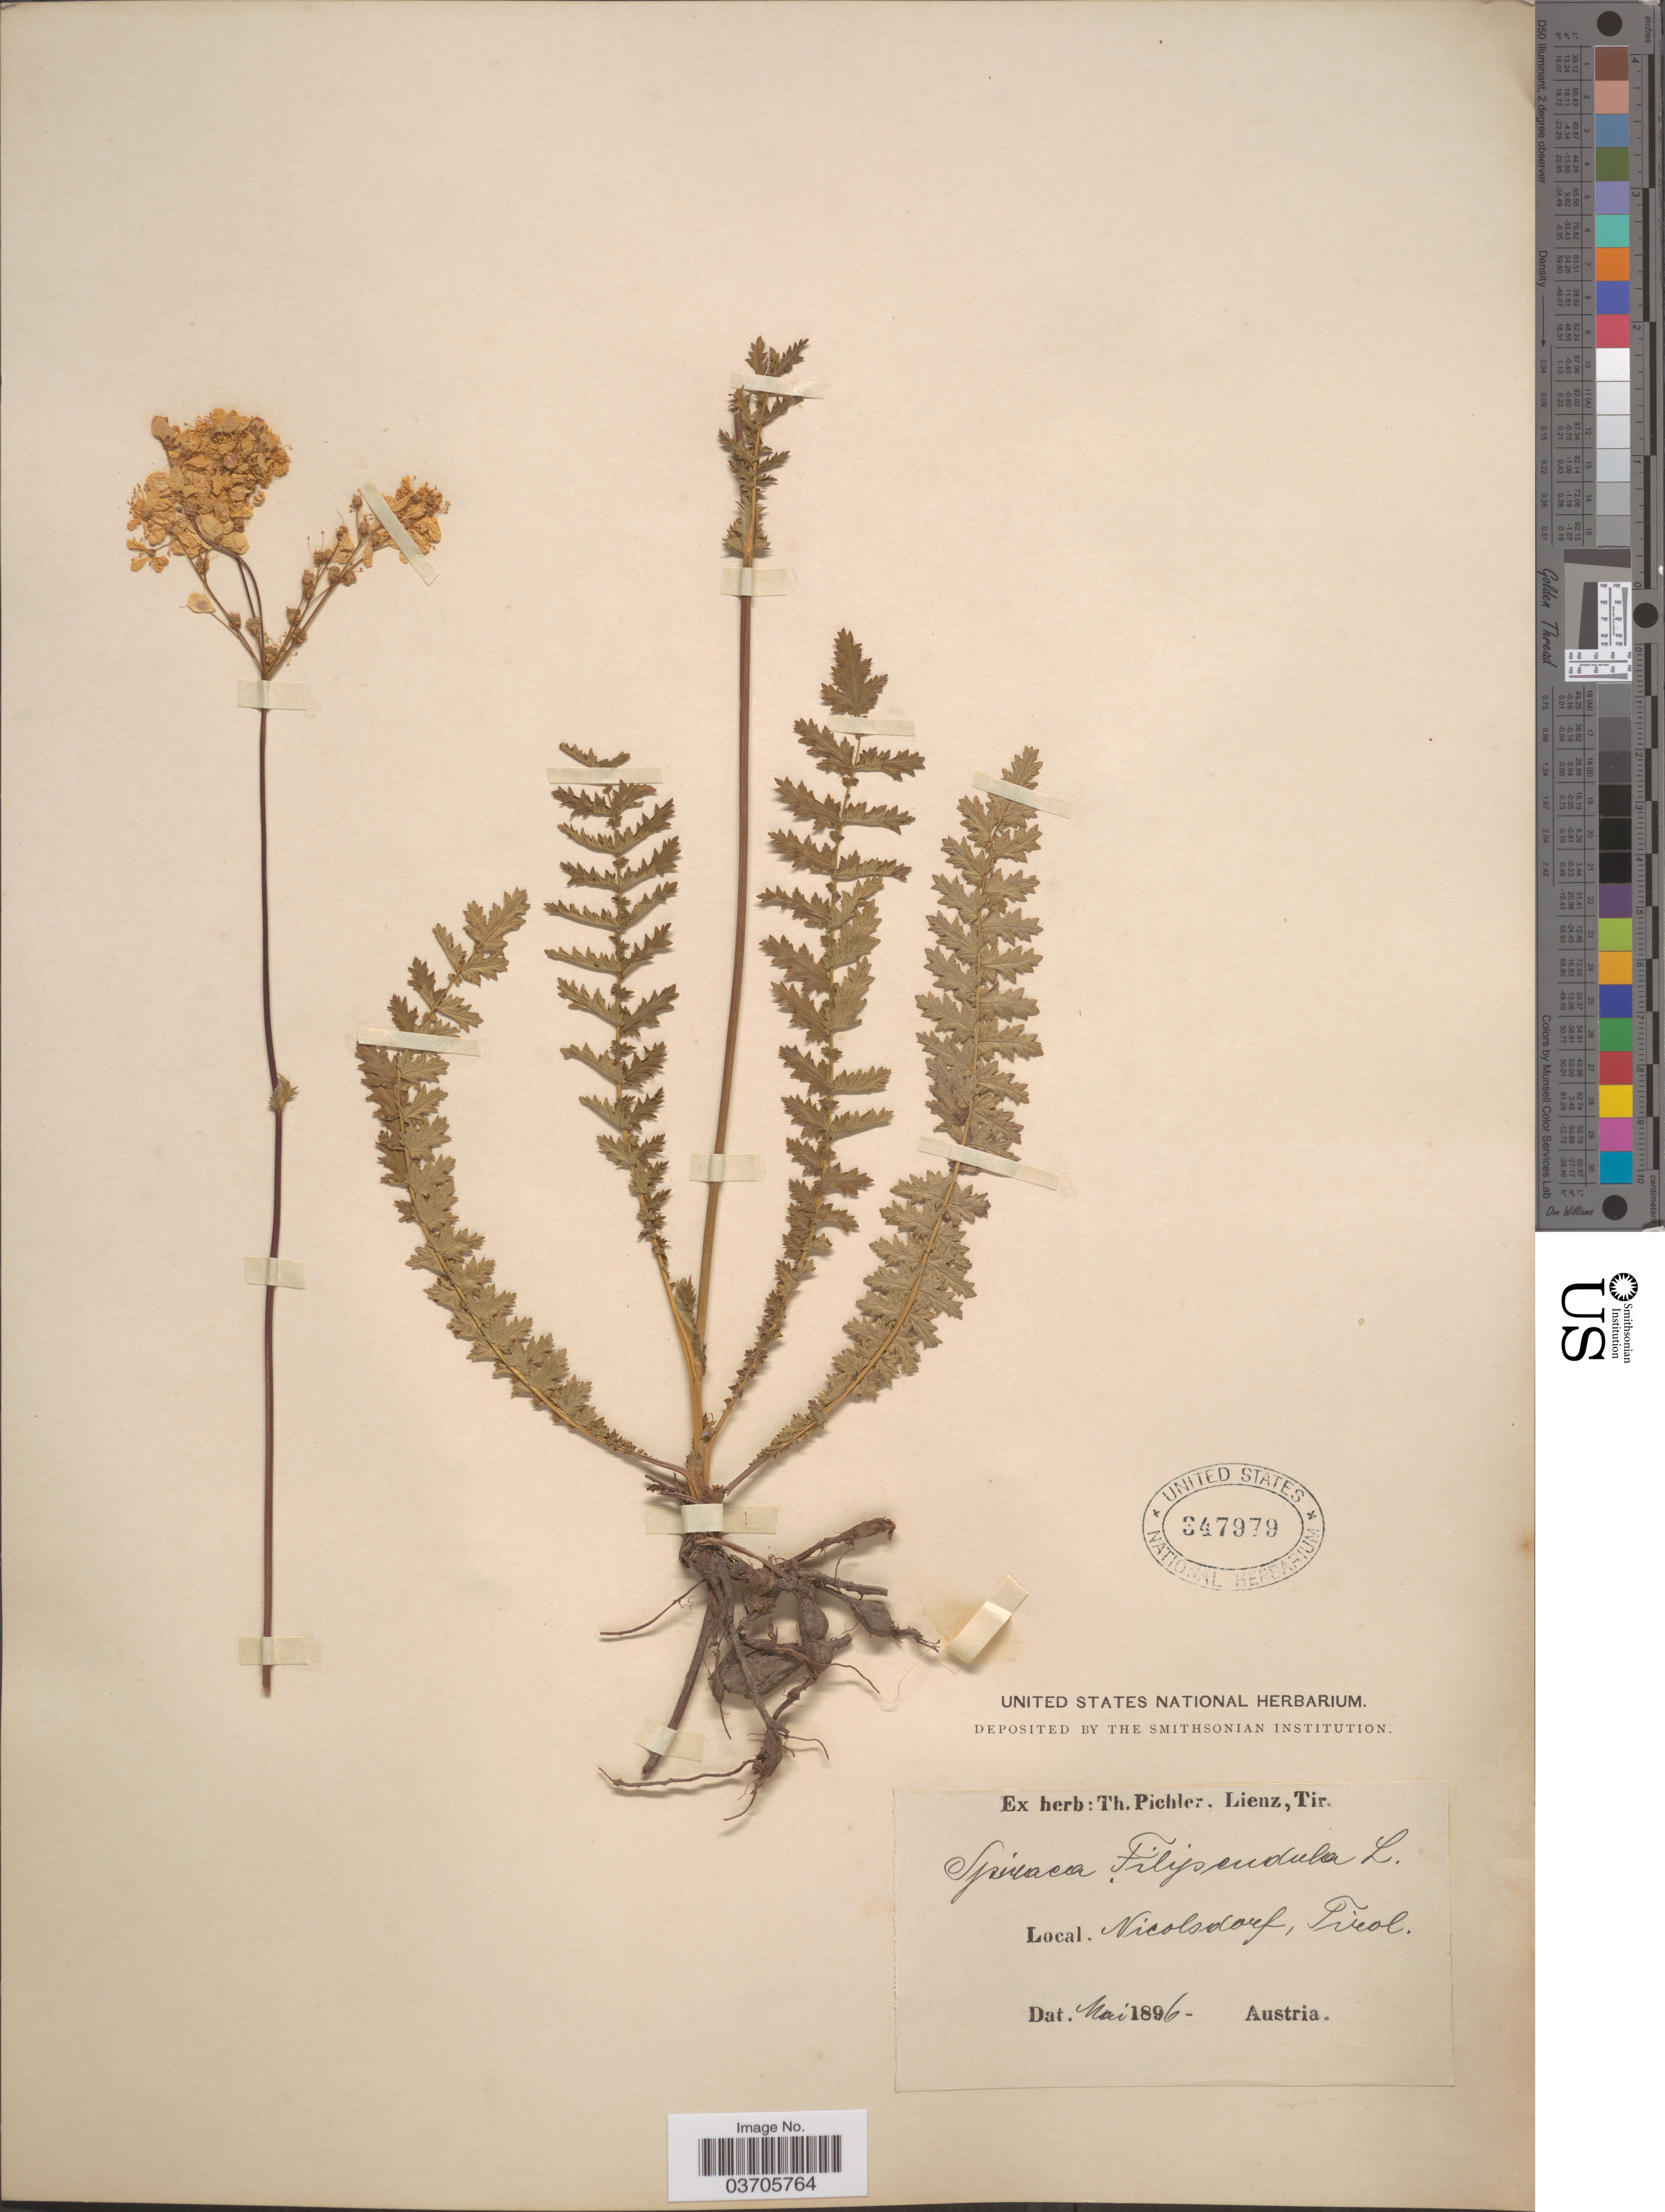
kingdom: Plantae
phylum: Tracheophyta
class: Magnoliopsida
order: Rosales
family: Rosaceae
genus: Filipendula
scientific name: Filipendula filipendula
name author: (L.) Voss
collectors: ex herb. T. Pichler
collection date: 1896-05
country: Austria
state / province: Tirol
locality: Nicolsdorf.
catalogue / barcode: US 347979